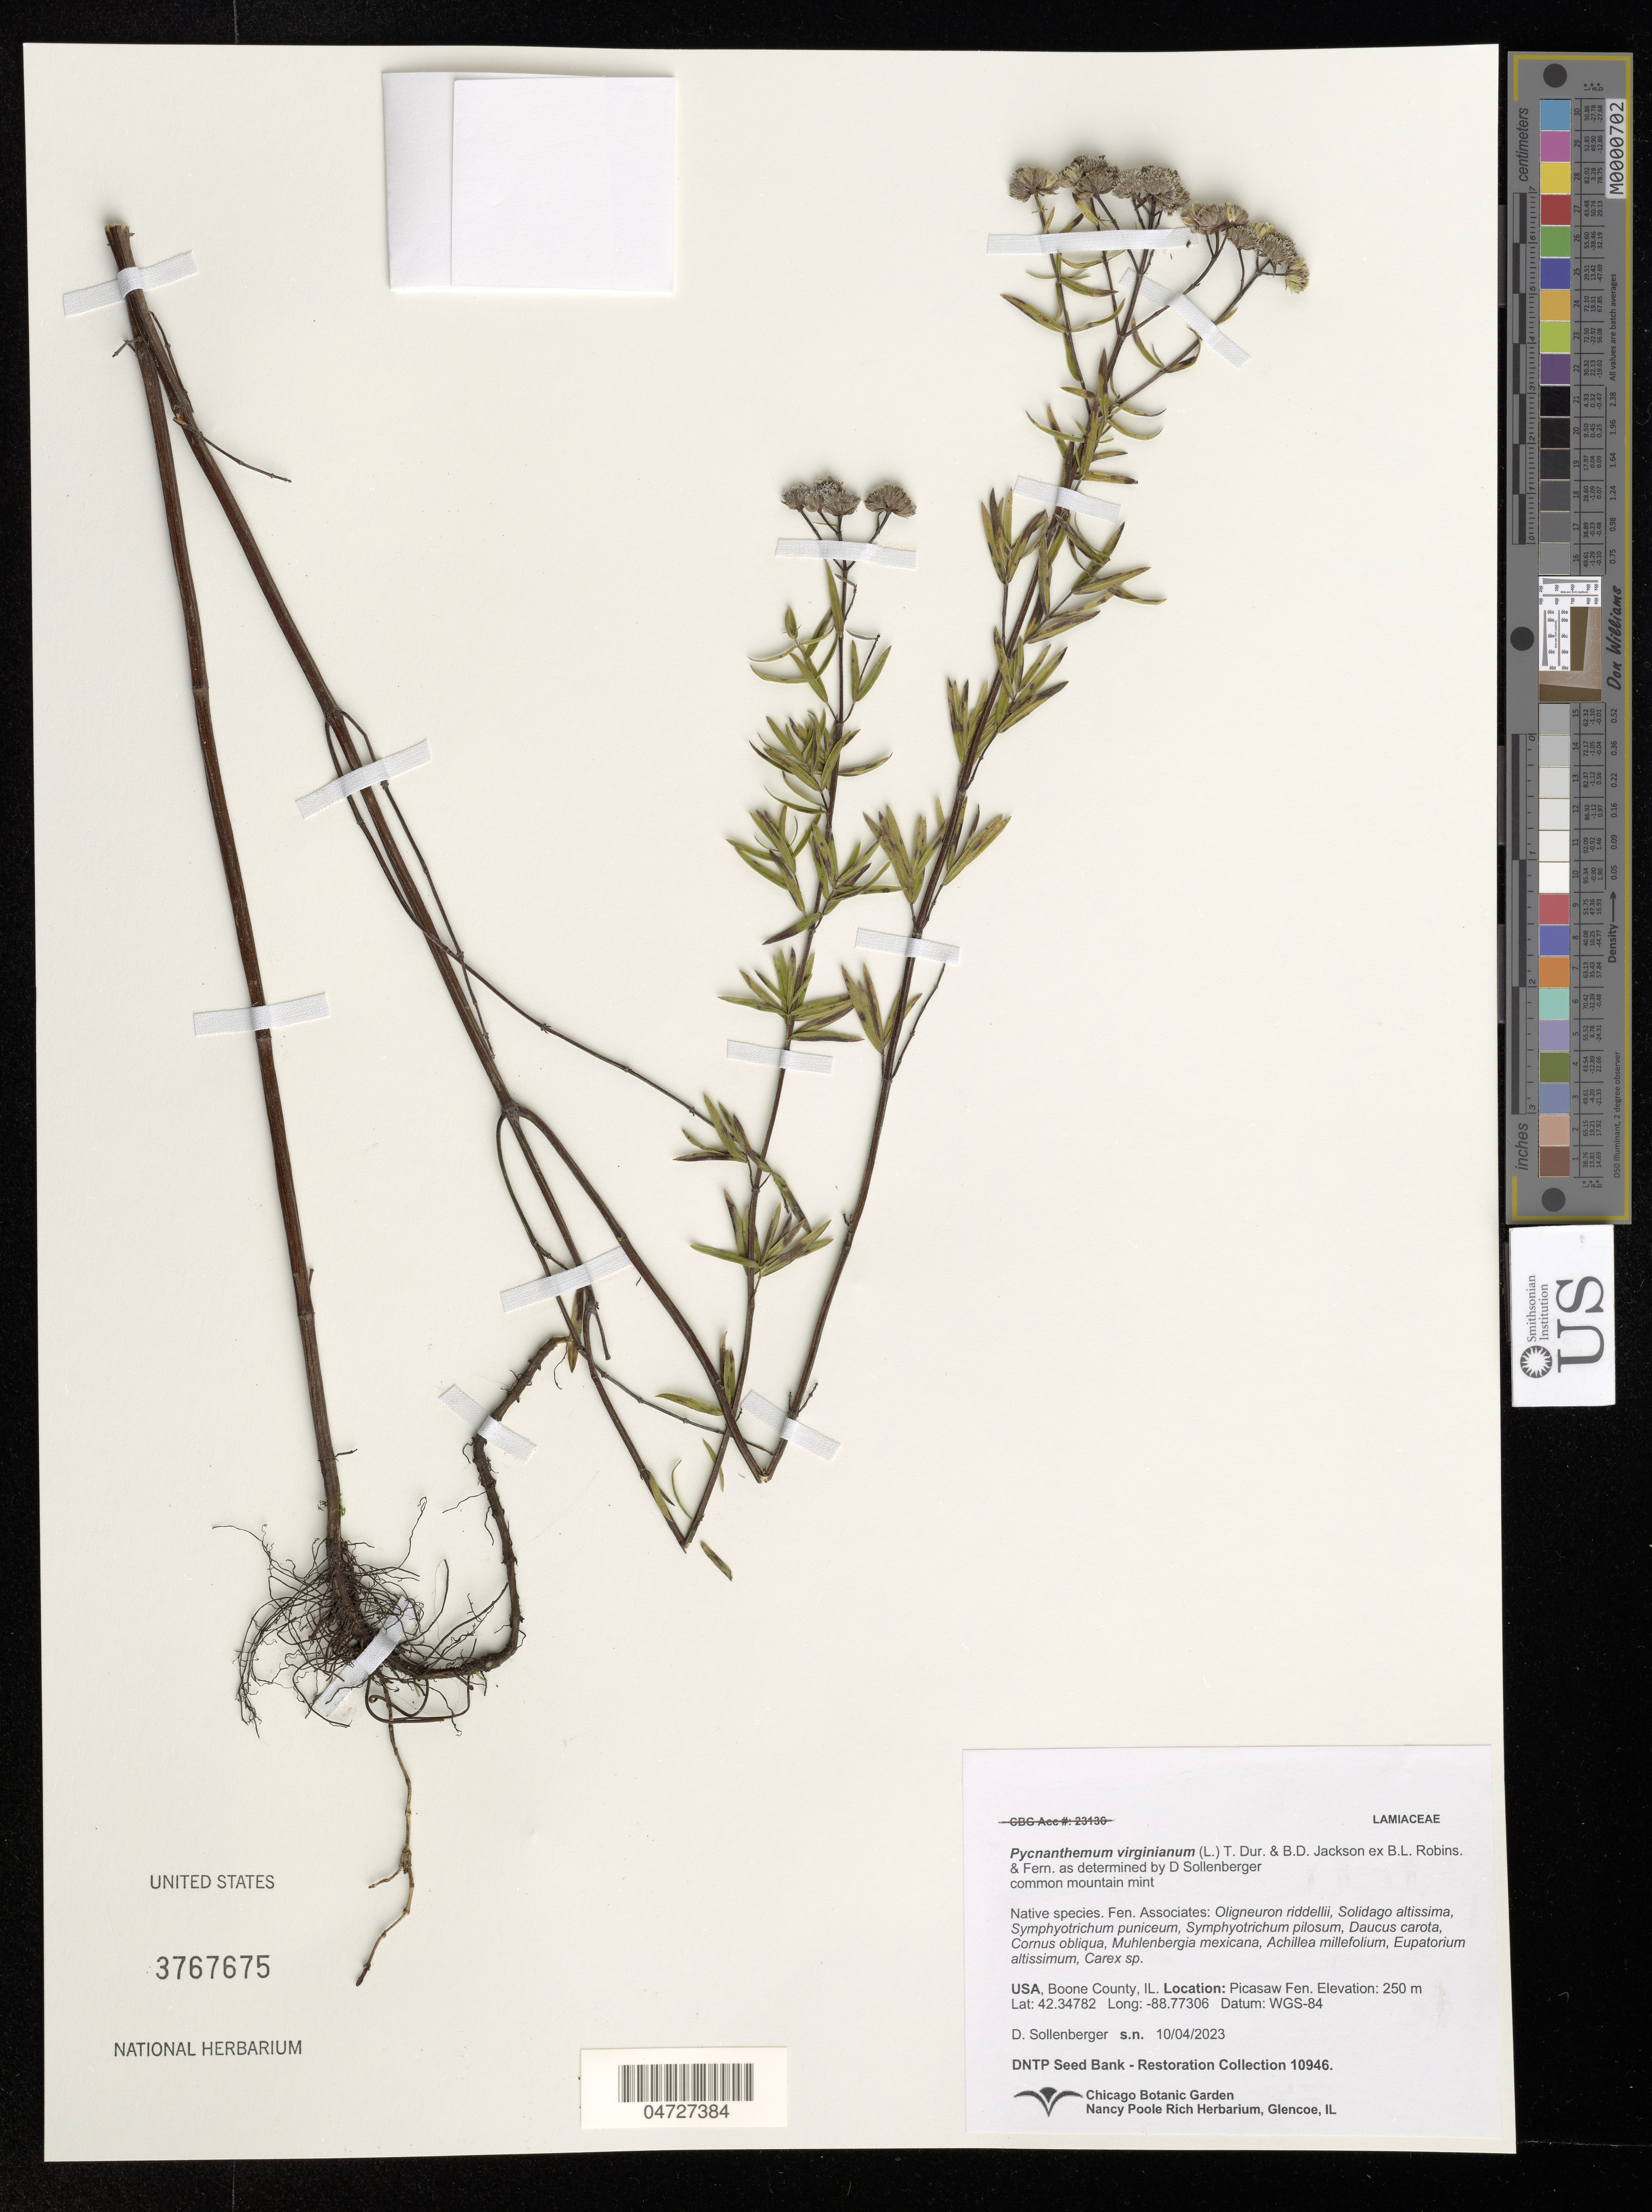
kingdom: Plantae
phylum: Tracheophyta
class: Magnoliopsida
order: Lamiales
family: Lamiaceae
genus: Pycnanthemum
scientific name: Pycnanthemum virginianum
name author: (L.) Durand & B.D. Jacks. ex B.L. Rob. & Fernald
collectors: D. Sollenberger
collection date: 2023-04-10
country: United States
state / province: Illinois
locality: Boone County. Picasaw Fen.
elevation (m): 250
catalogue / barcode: US 3767675